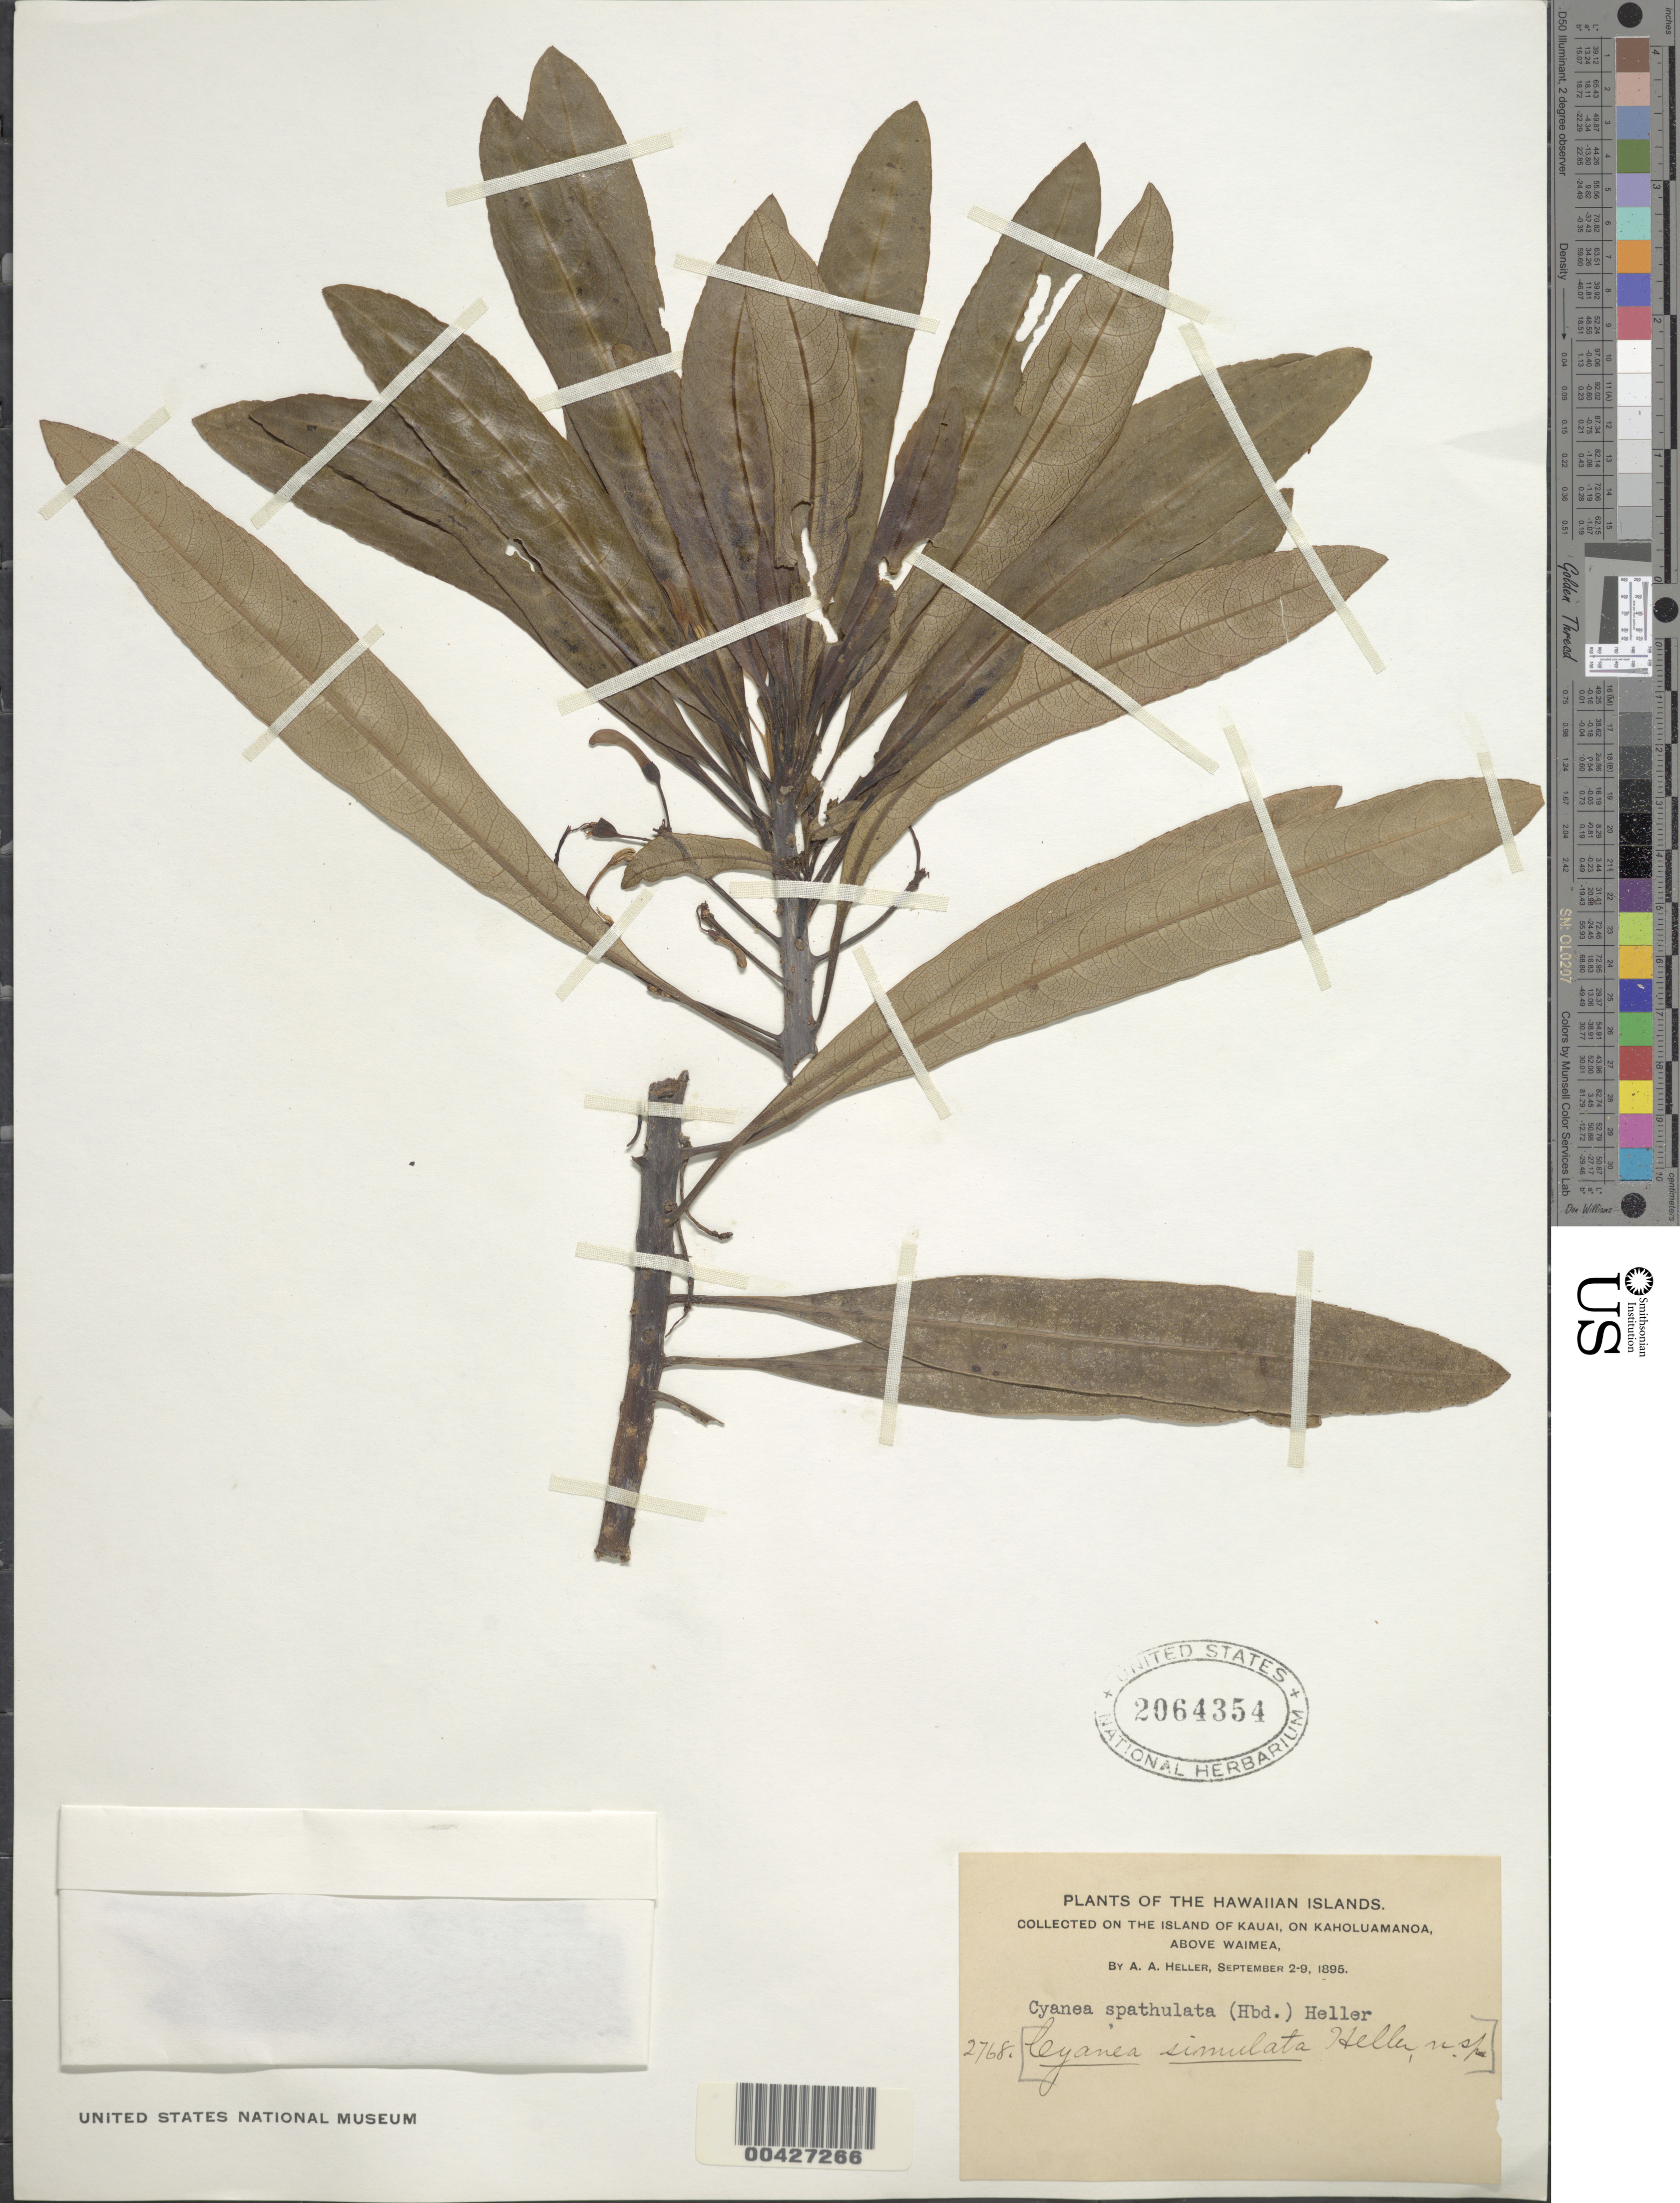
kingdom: Plantae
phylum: Tracheophyta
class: Magnoliopsida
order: Asterales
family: Campanulaceae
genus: Cyanea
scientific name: Cyanea spathulata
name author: (Hillebr.) A. Heller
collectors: A. A. Heller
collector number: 2768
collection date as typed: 2 Sep 1895 to 9 Sep 1895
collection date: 1895-09-02/1895-09-09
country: United States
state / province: Hawaii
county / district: Kauai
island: Kaua'i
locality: Kaholuamano, above Waimea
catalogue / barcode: US 2064354